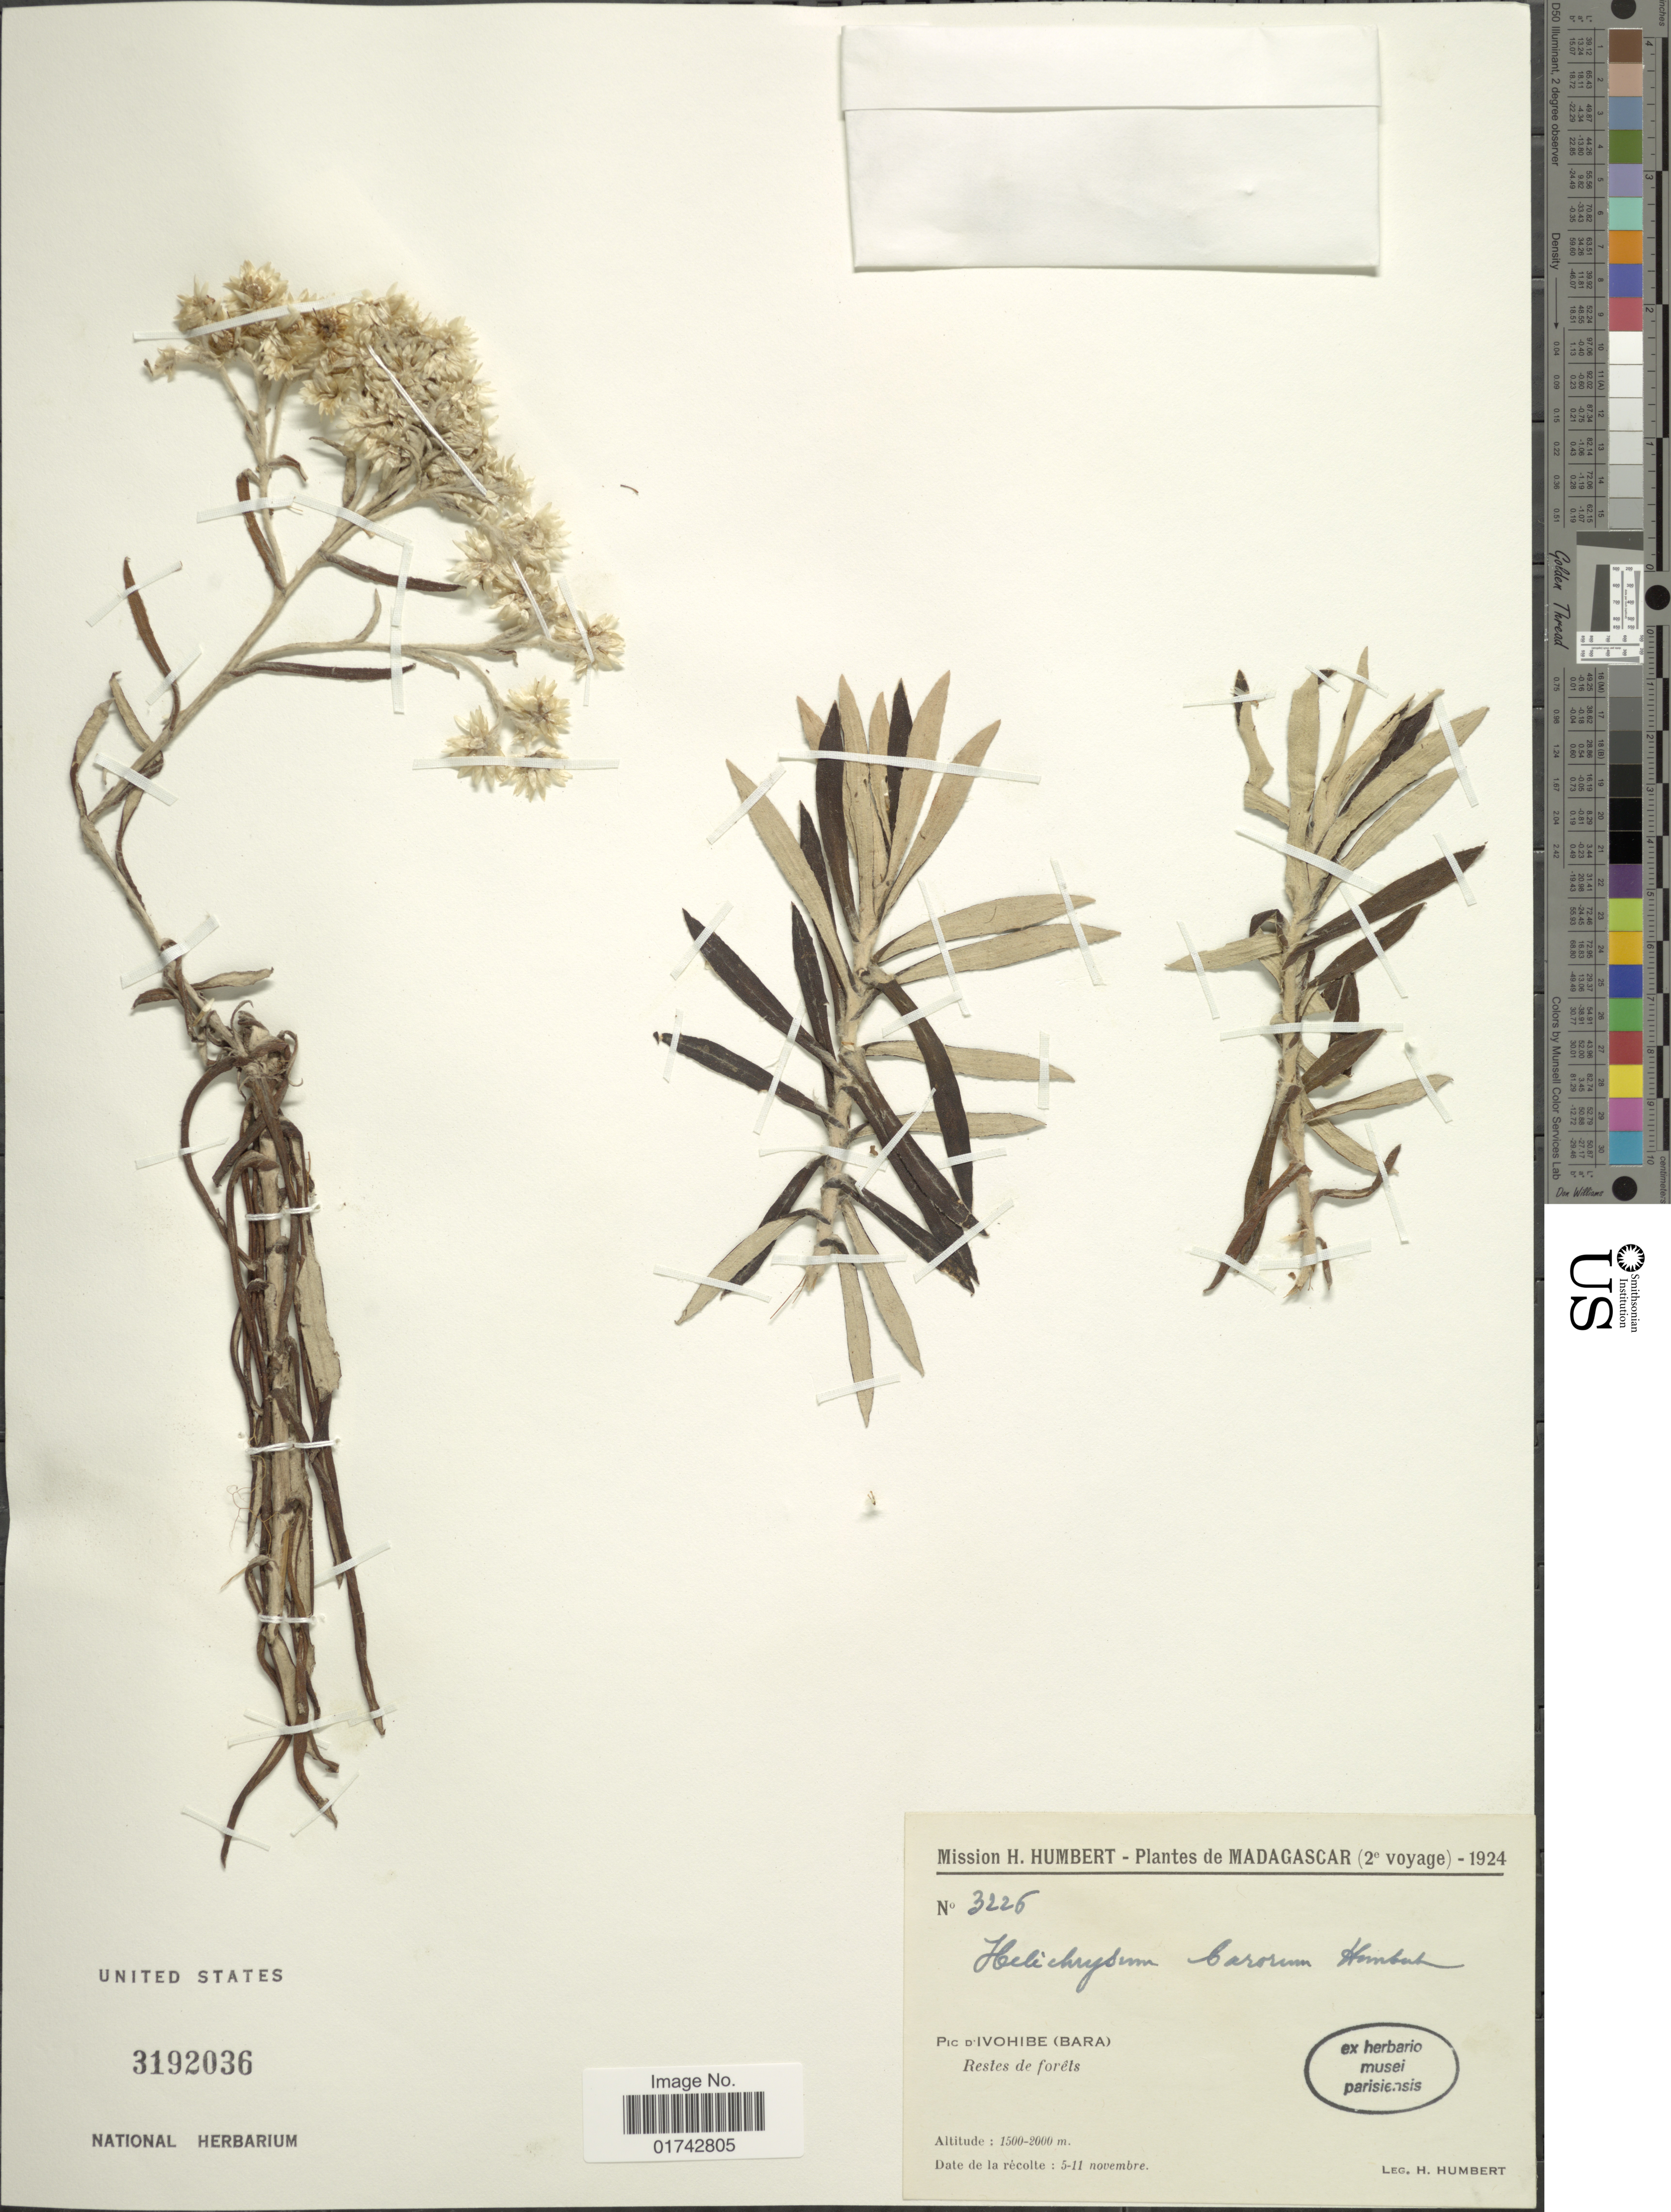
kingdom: Plantae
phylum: Tracheophyta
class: Magnoliopsida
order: Asterales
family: Asteraceae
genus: Helichrysum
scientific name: Helichrysum barorum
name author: Humbert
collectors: H. Humbert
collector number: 3226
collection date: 1924-11-05/1924-11-11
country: Madagascar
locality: Pic d'Ivohibe (Bara)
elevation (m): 1500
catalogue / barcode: US 3192036